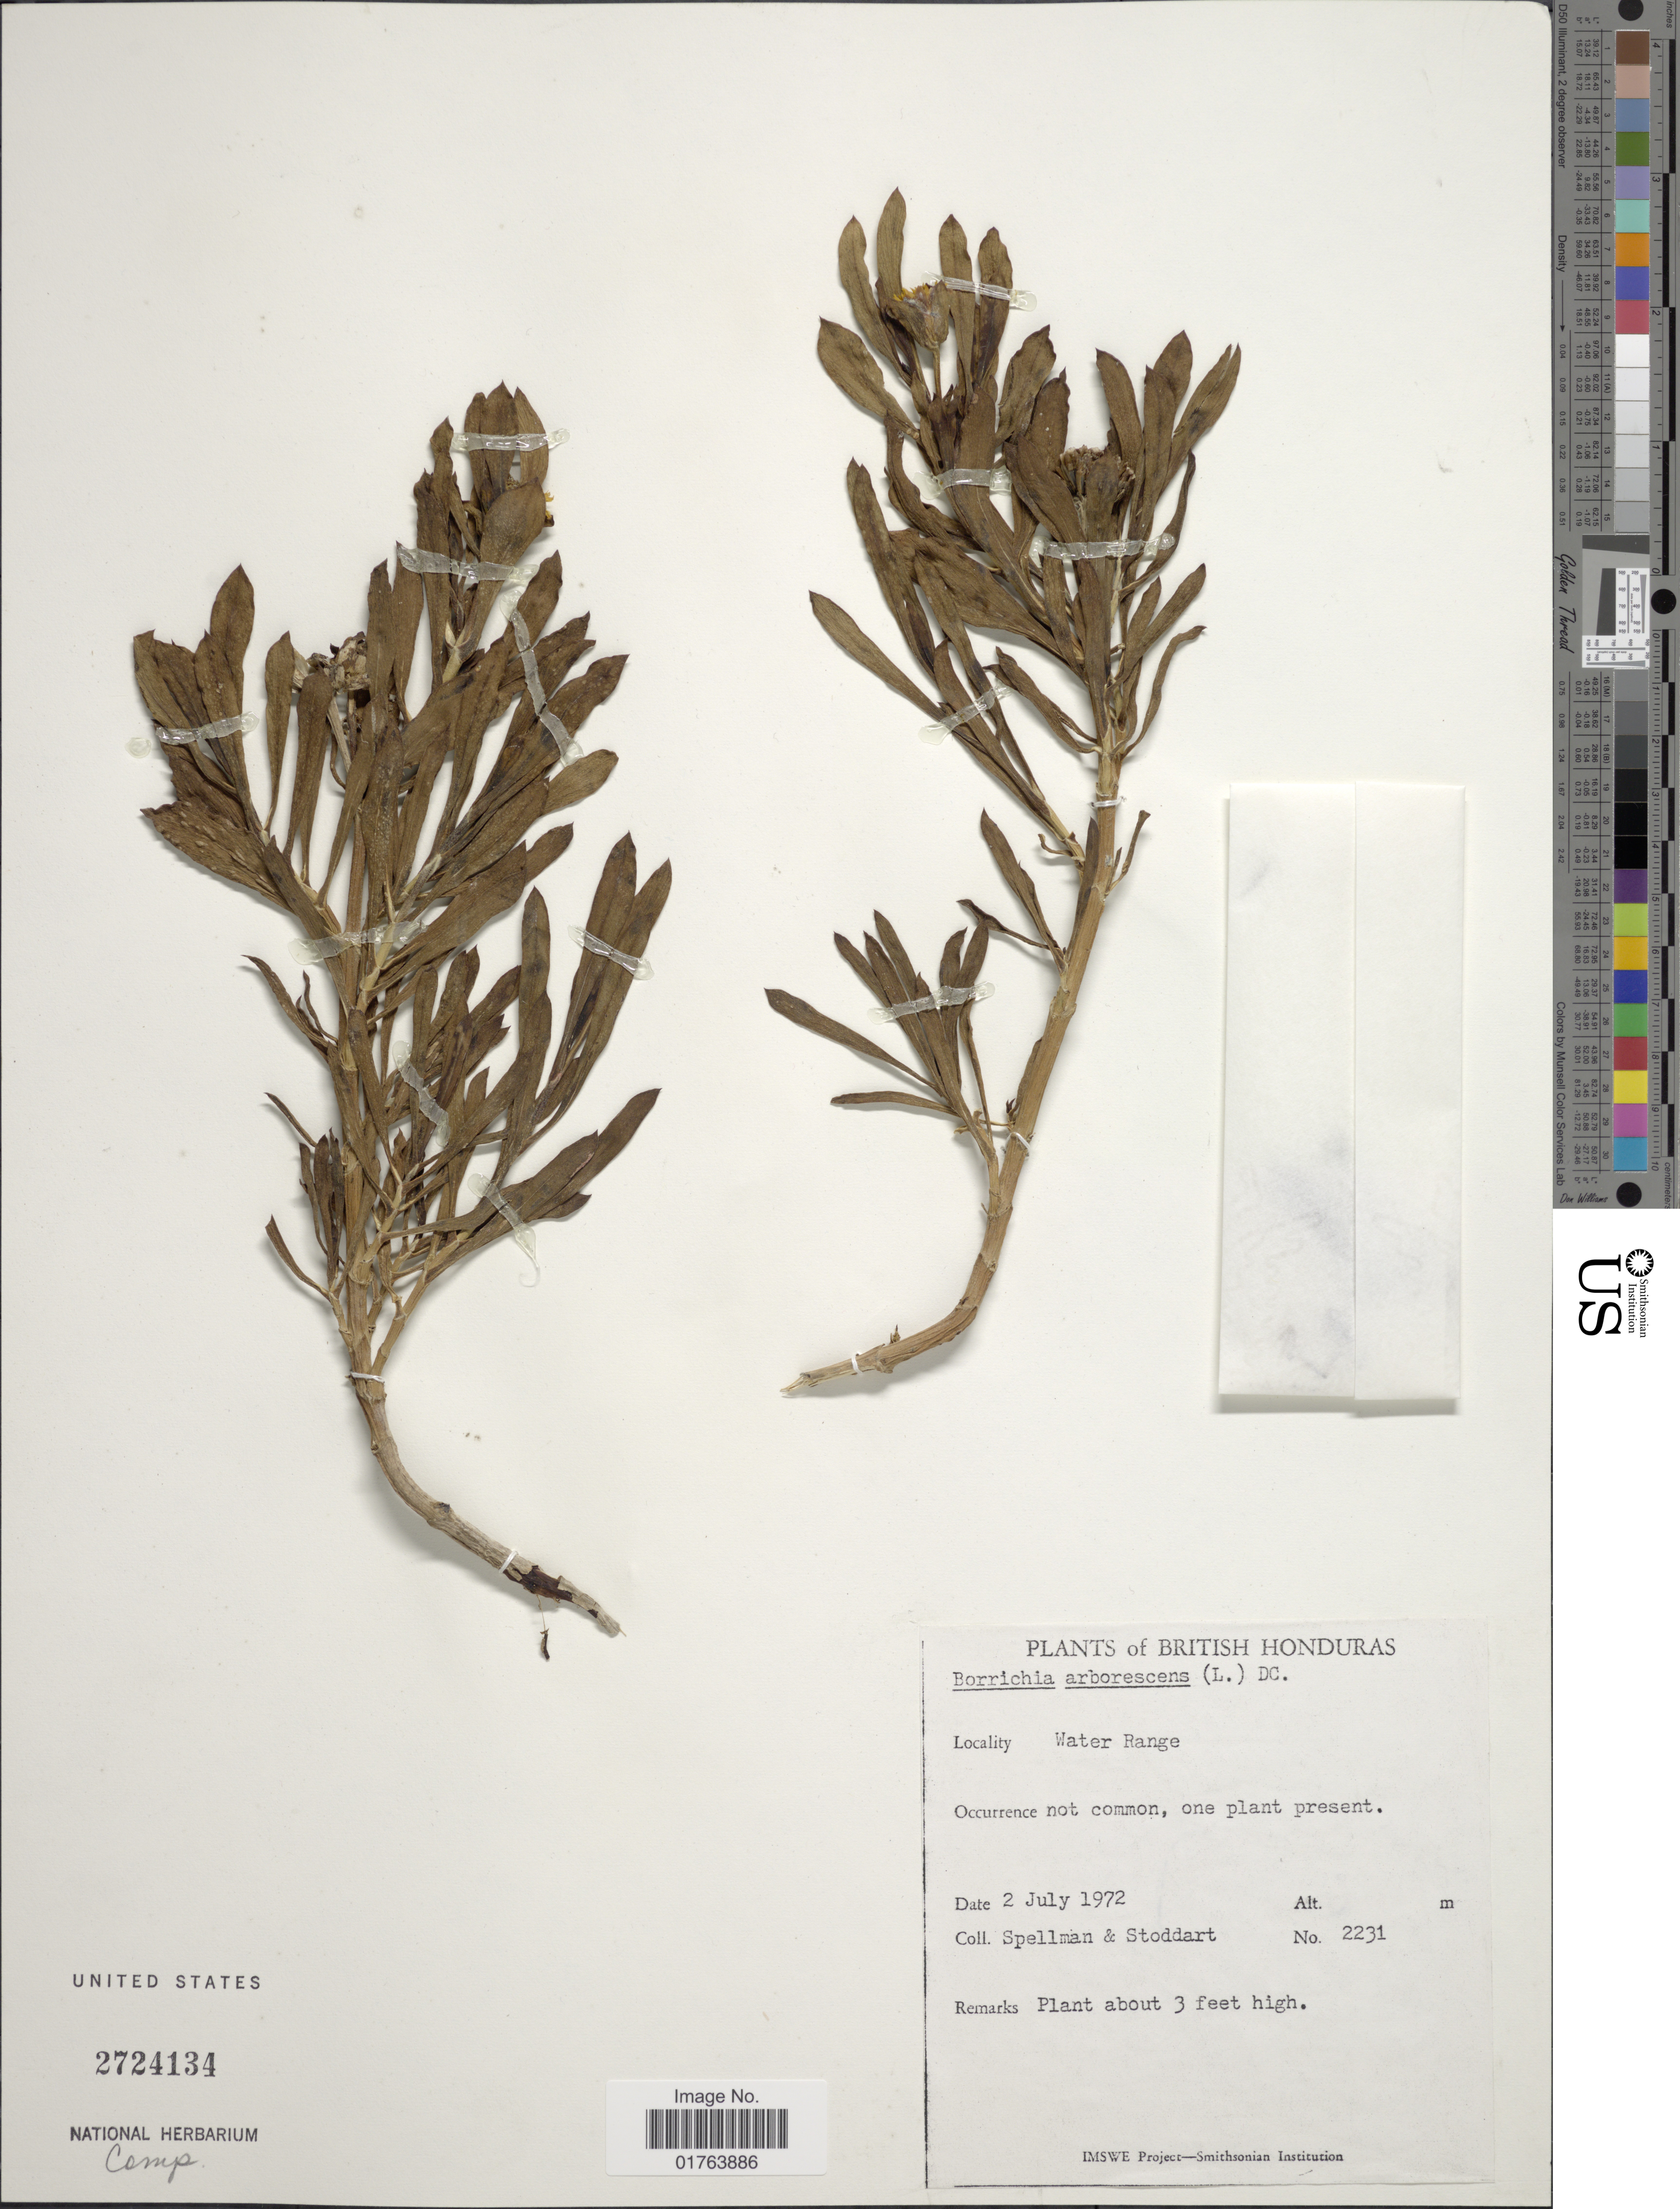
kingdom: Plantae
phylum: Tracheophyta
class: Magnoliopsida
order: Asterales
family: Asteraceae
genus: Borrichia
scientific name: Borrichia arborescens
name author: (L.) DC.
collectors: Spellman, -- & -. Stoddart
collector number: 2231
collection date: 1972-07-02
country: Belize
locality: British Honduras, Water Range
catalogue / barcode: US 2724134